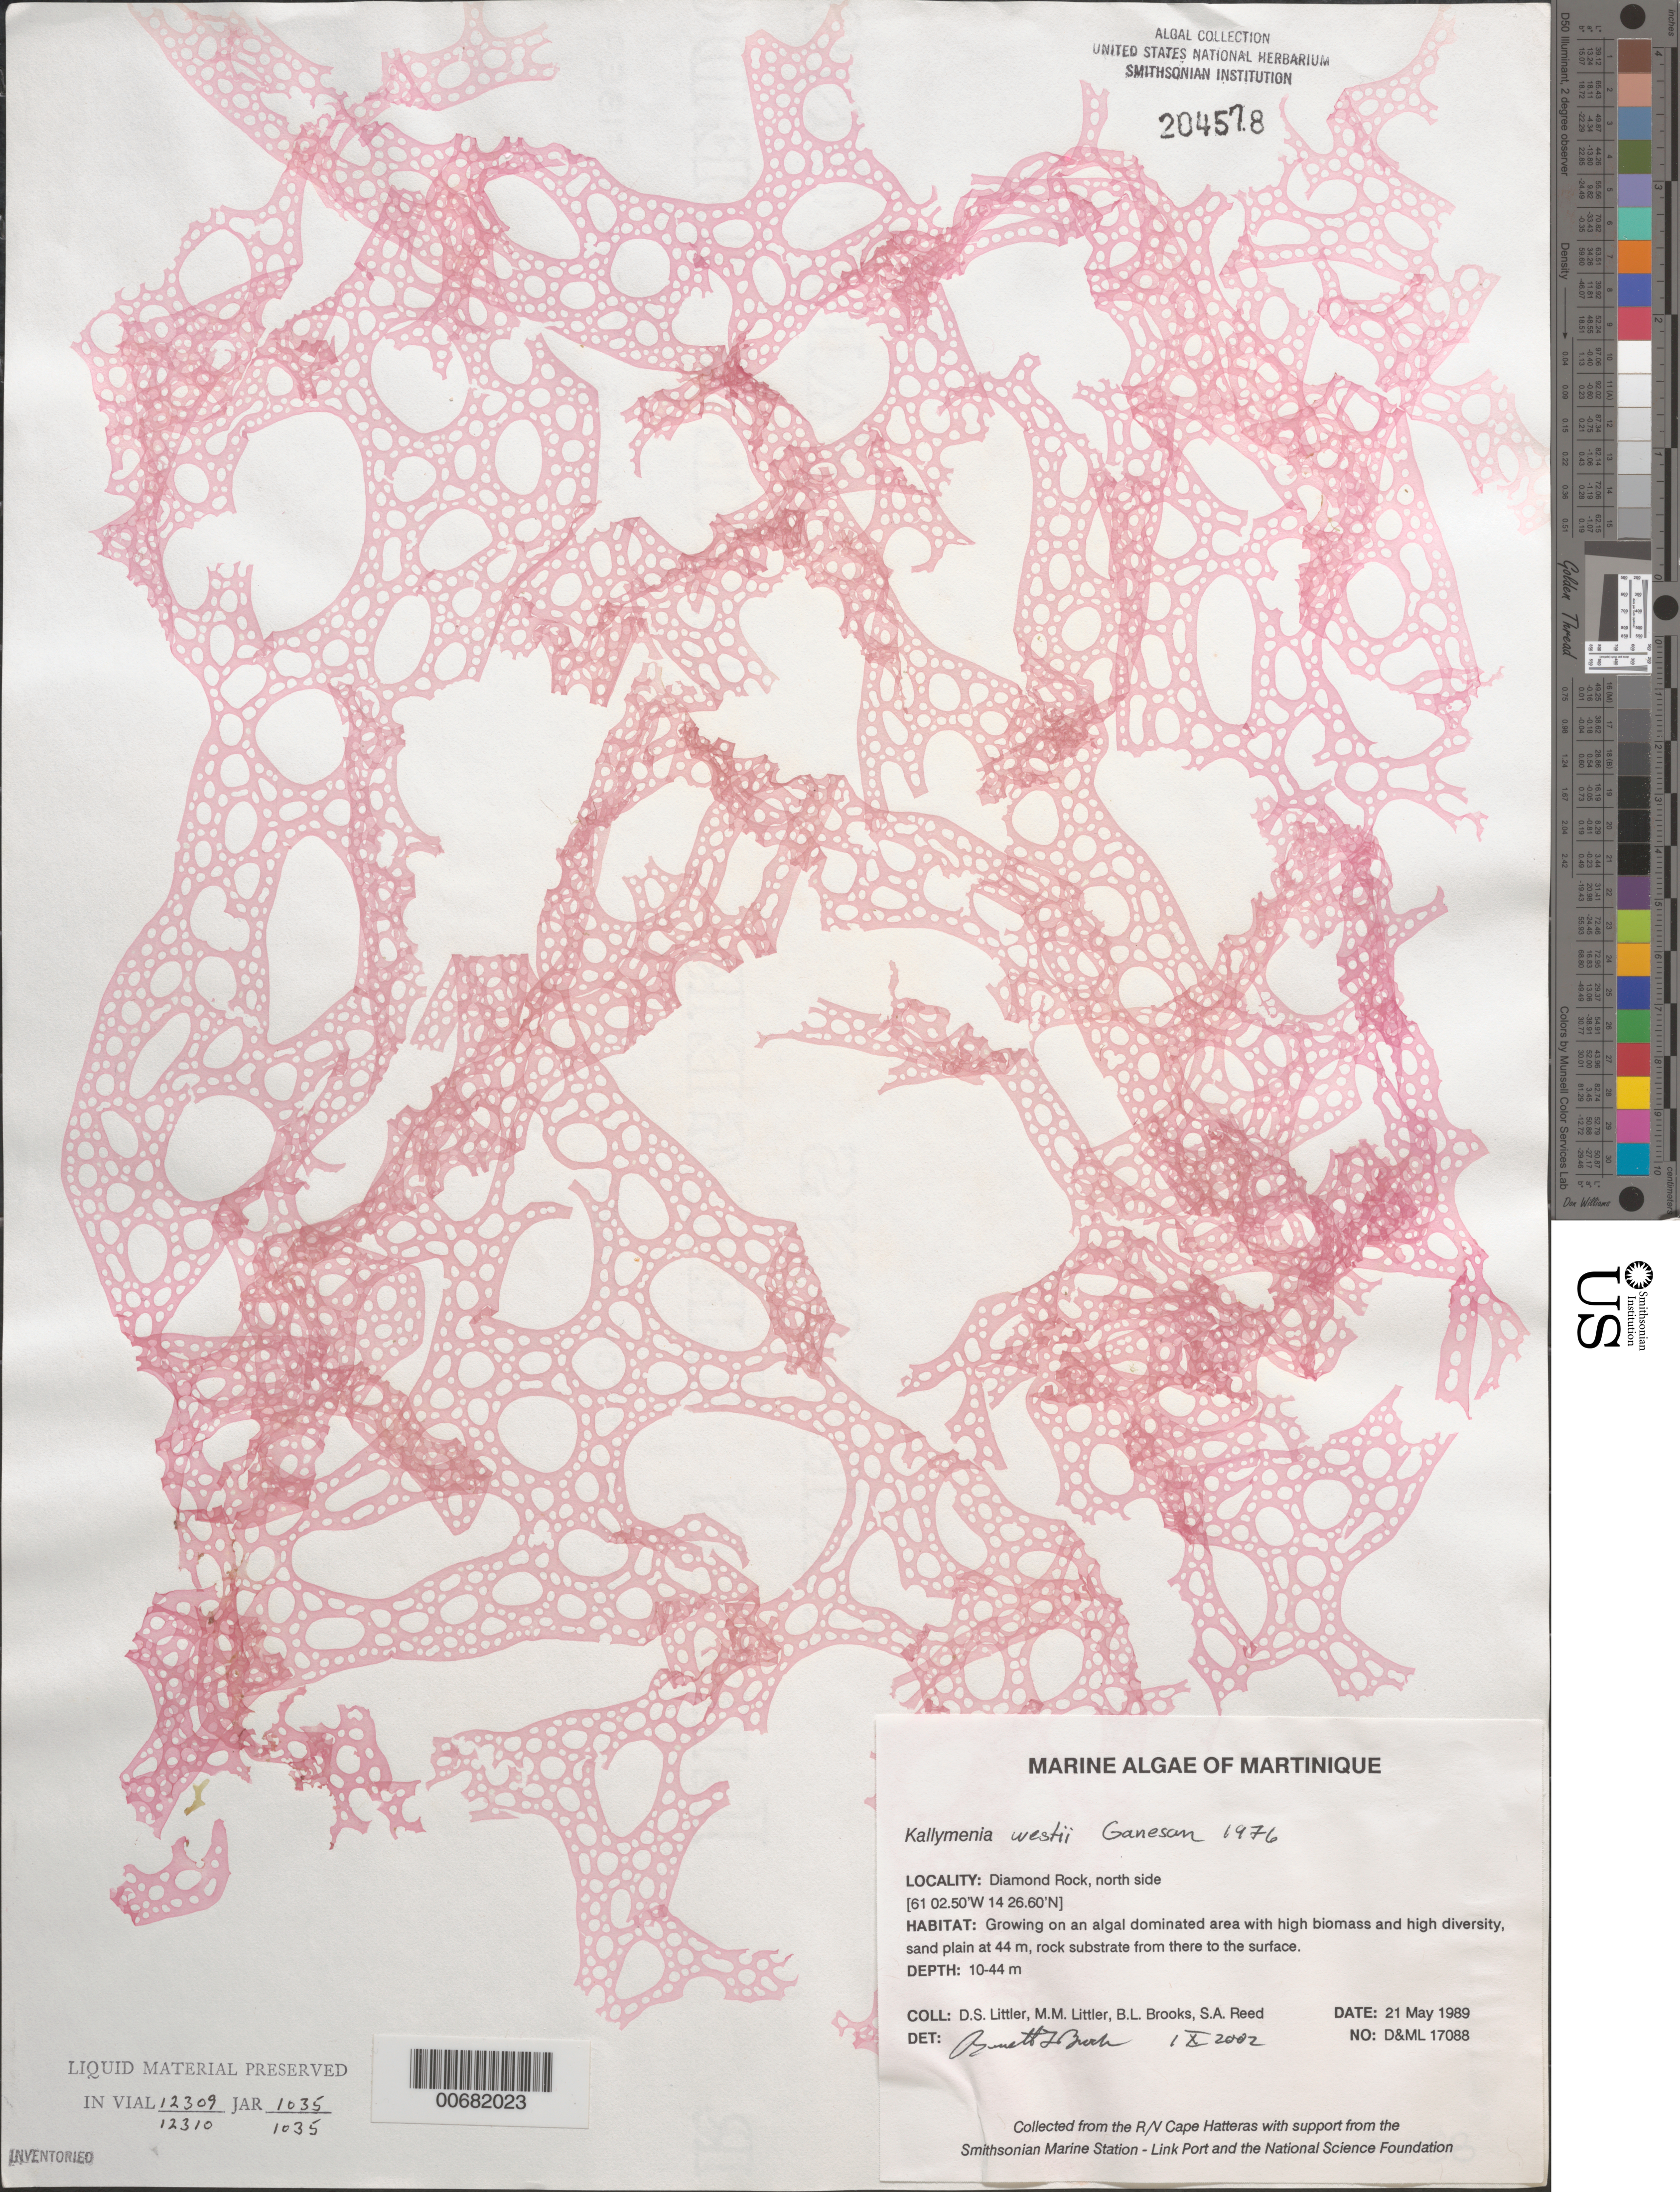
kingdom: Plantae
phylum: Rhodophyta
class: Florideophyceae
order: Gigartinales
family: Kallymeniaceae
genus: Austrokallymenia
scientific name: Austrokallymenia westii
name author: (Ganesan) C.W. Schneid. & G.W. Saunders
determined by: Algae name updating Project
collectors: D. S. Littler, M. M. Littler, B. Brooks & S. Reed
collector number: D&ML 17088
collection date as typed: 21 May 1989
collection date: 1989-05-21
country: Martinique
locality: Diamond Rock, north side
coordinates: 14 26.60' N, 61 02.50' W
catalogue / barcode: US 204578